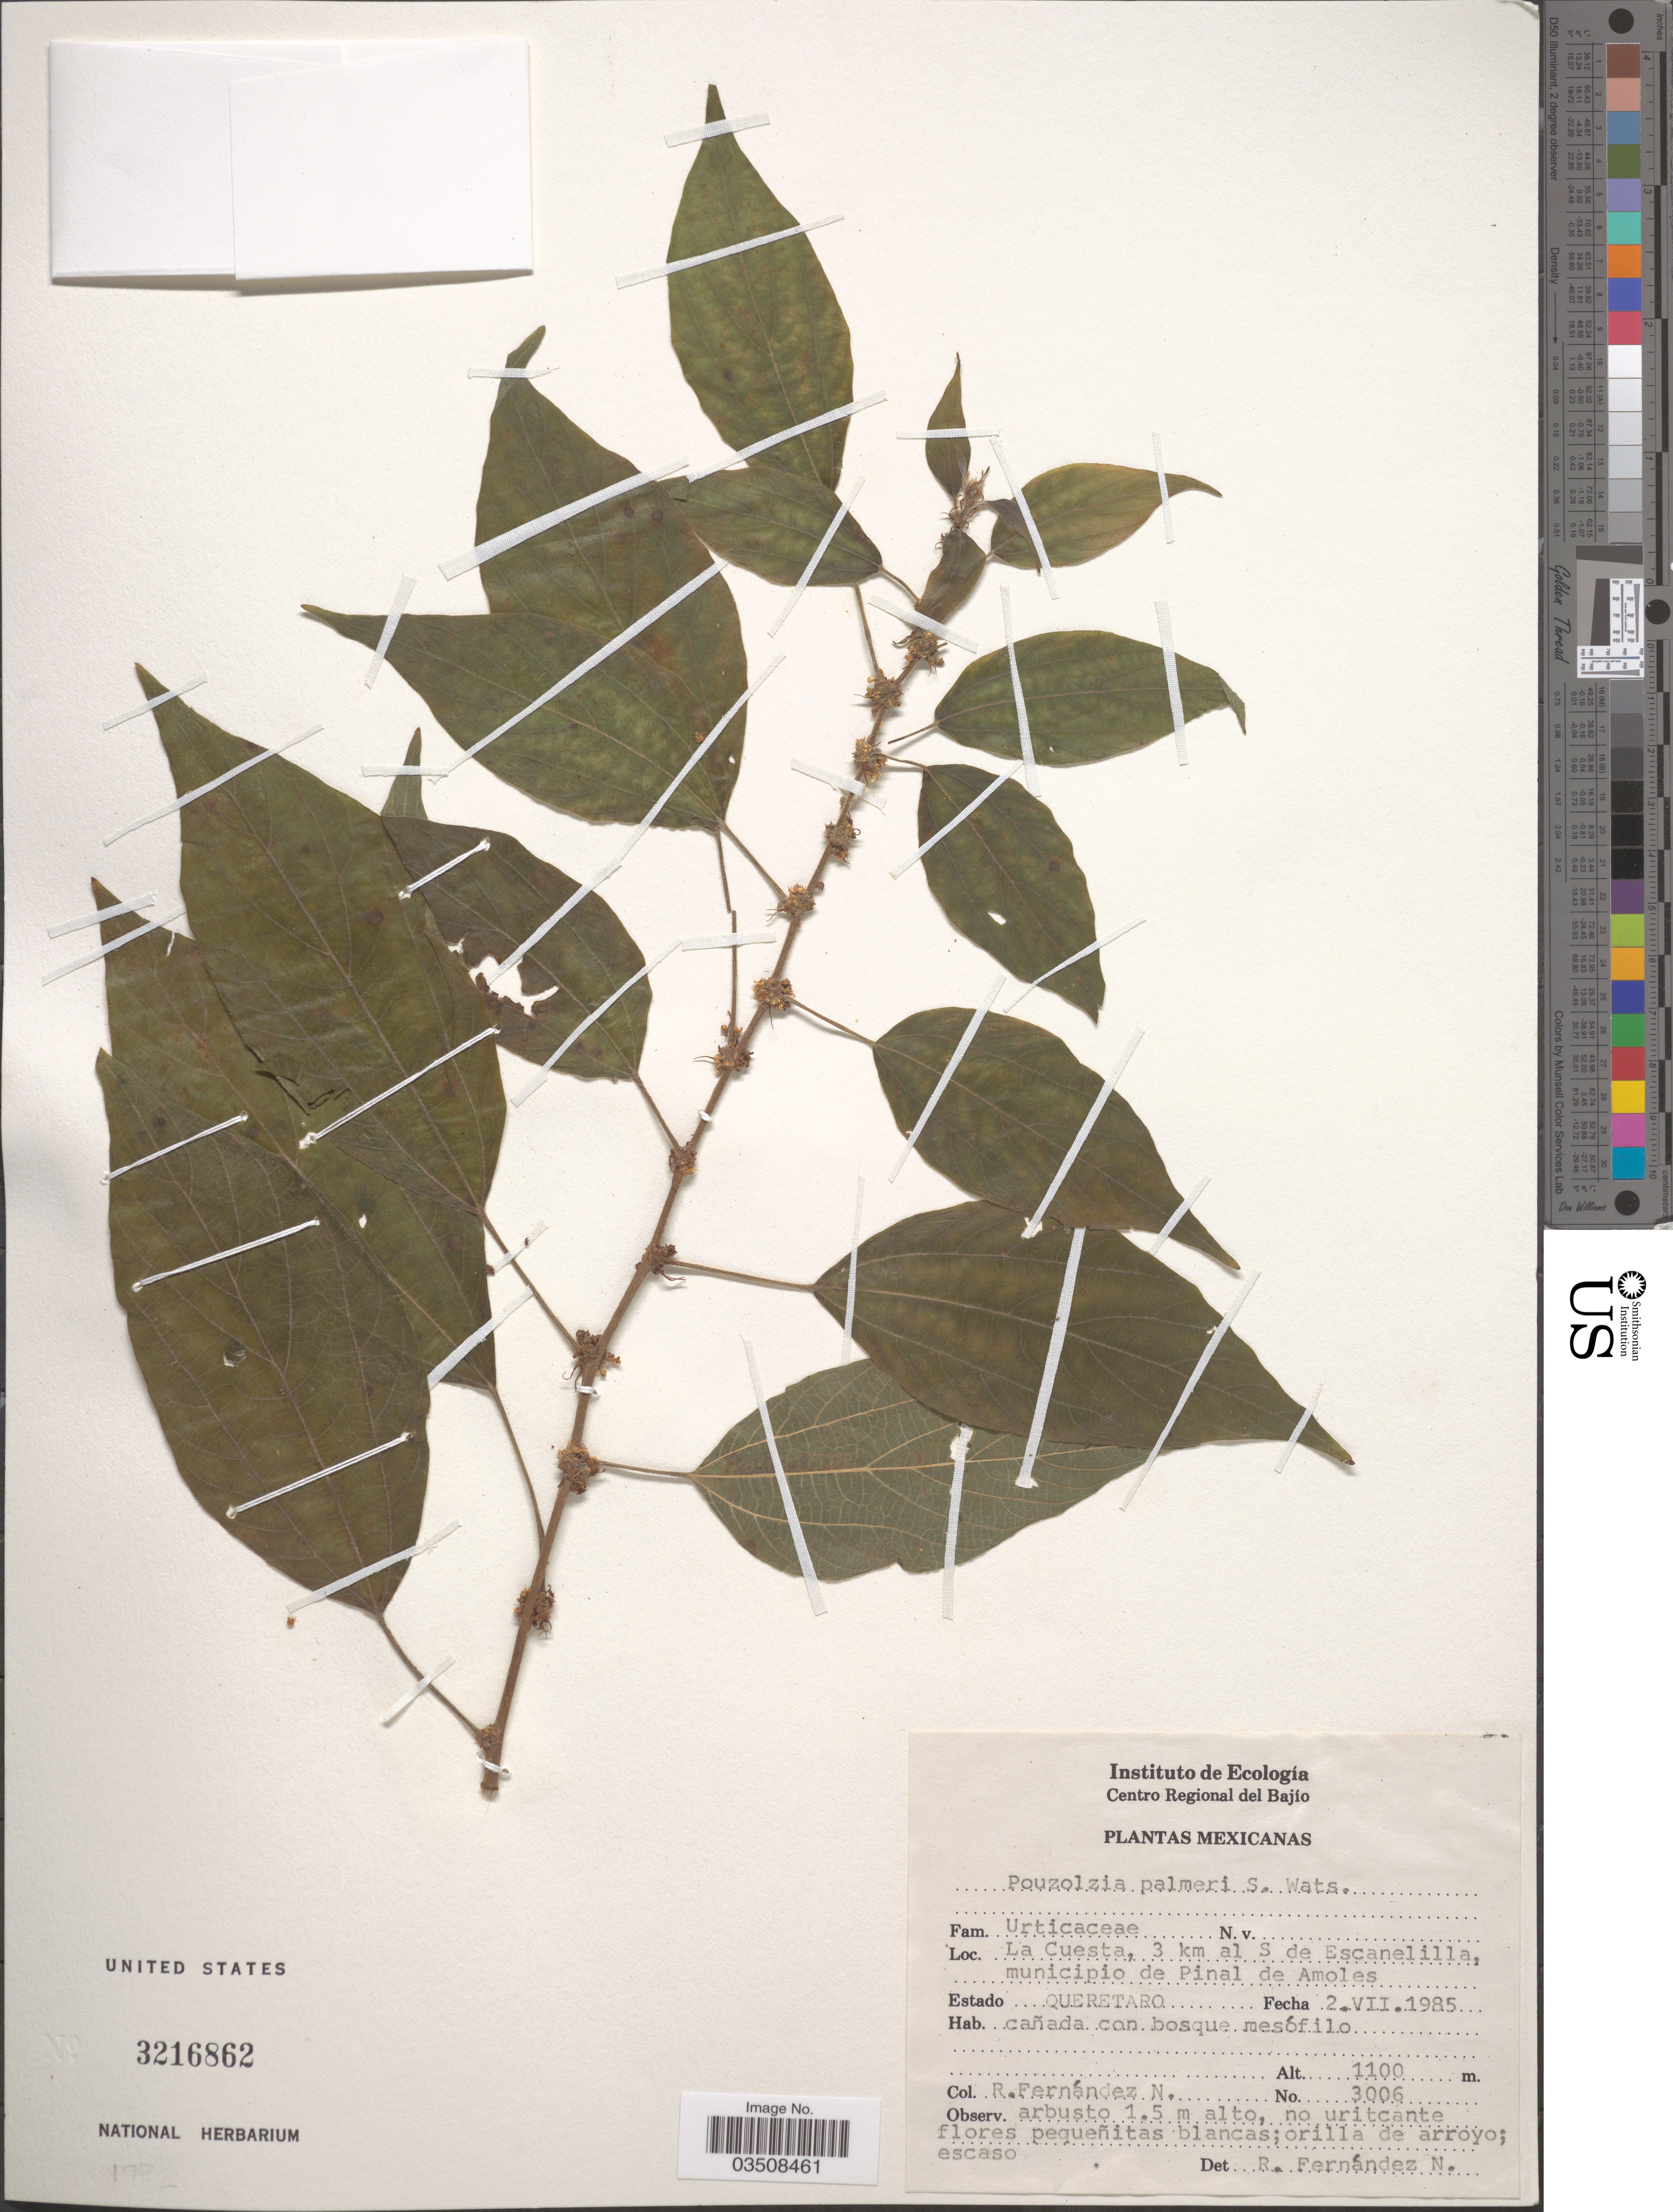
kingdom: Plantae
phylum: Tracheophyta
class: Magnoliopsida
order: Rosales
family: Urticaceae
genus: Pouzolzia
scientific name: Pouzolzia palmeri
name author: S. Watson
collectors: R. Fernández Nava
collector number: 3006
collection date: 1985-07-02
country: Mexico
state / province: Querétaro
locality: La Cuesta, 3 km al S de Escanelilla, municipio de Pinal de Amoles.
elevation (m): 1100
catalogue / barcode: US 3216862